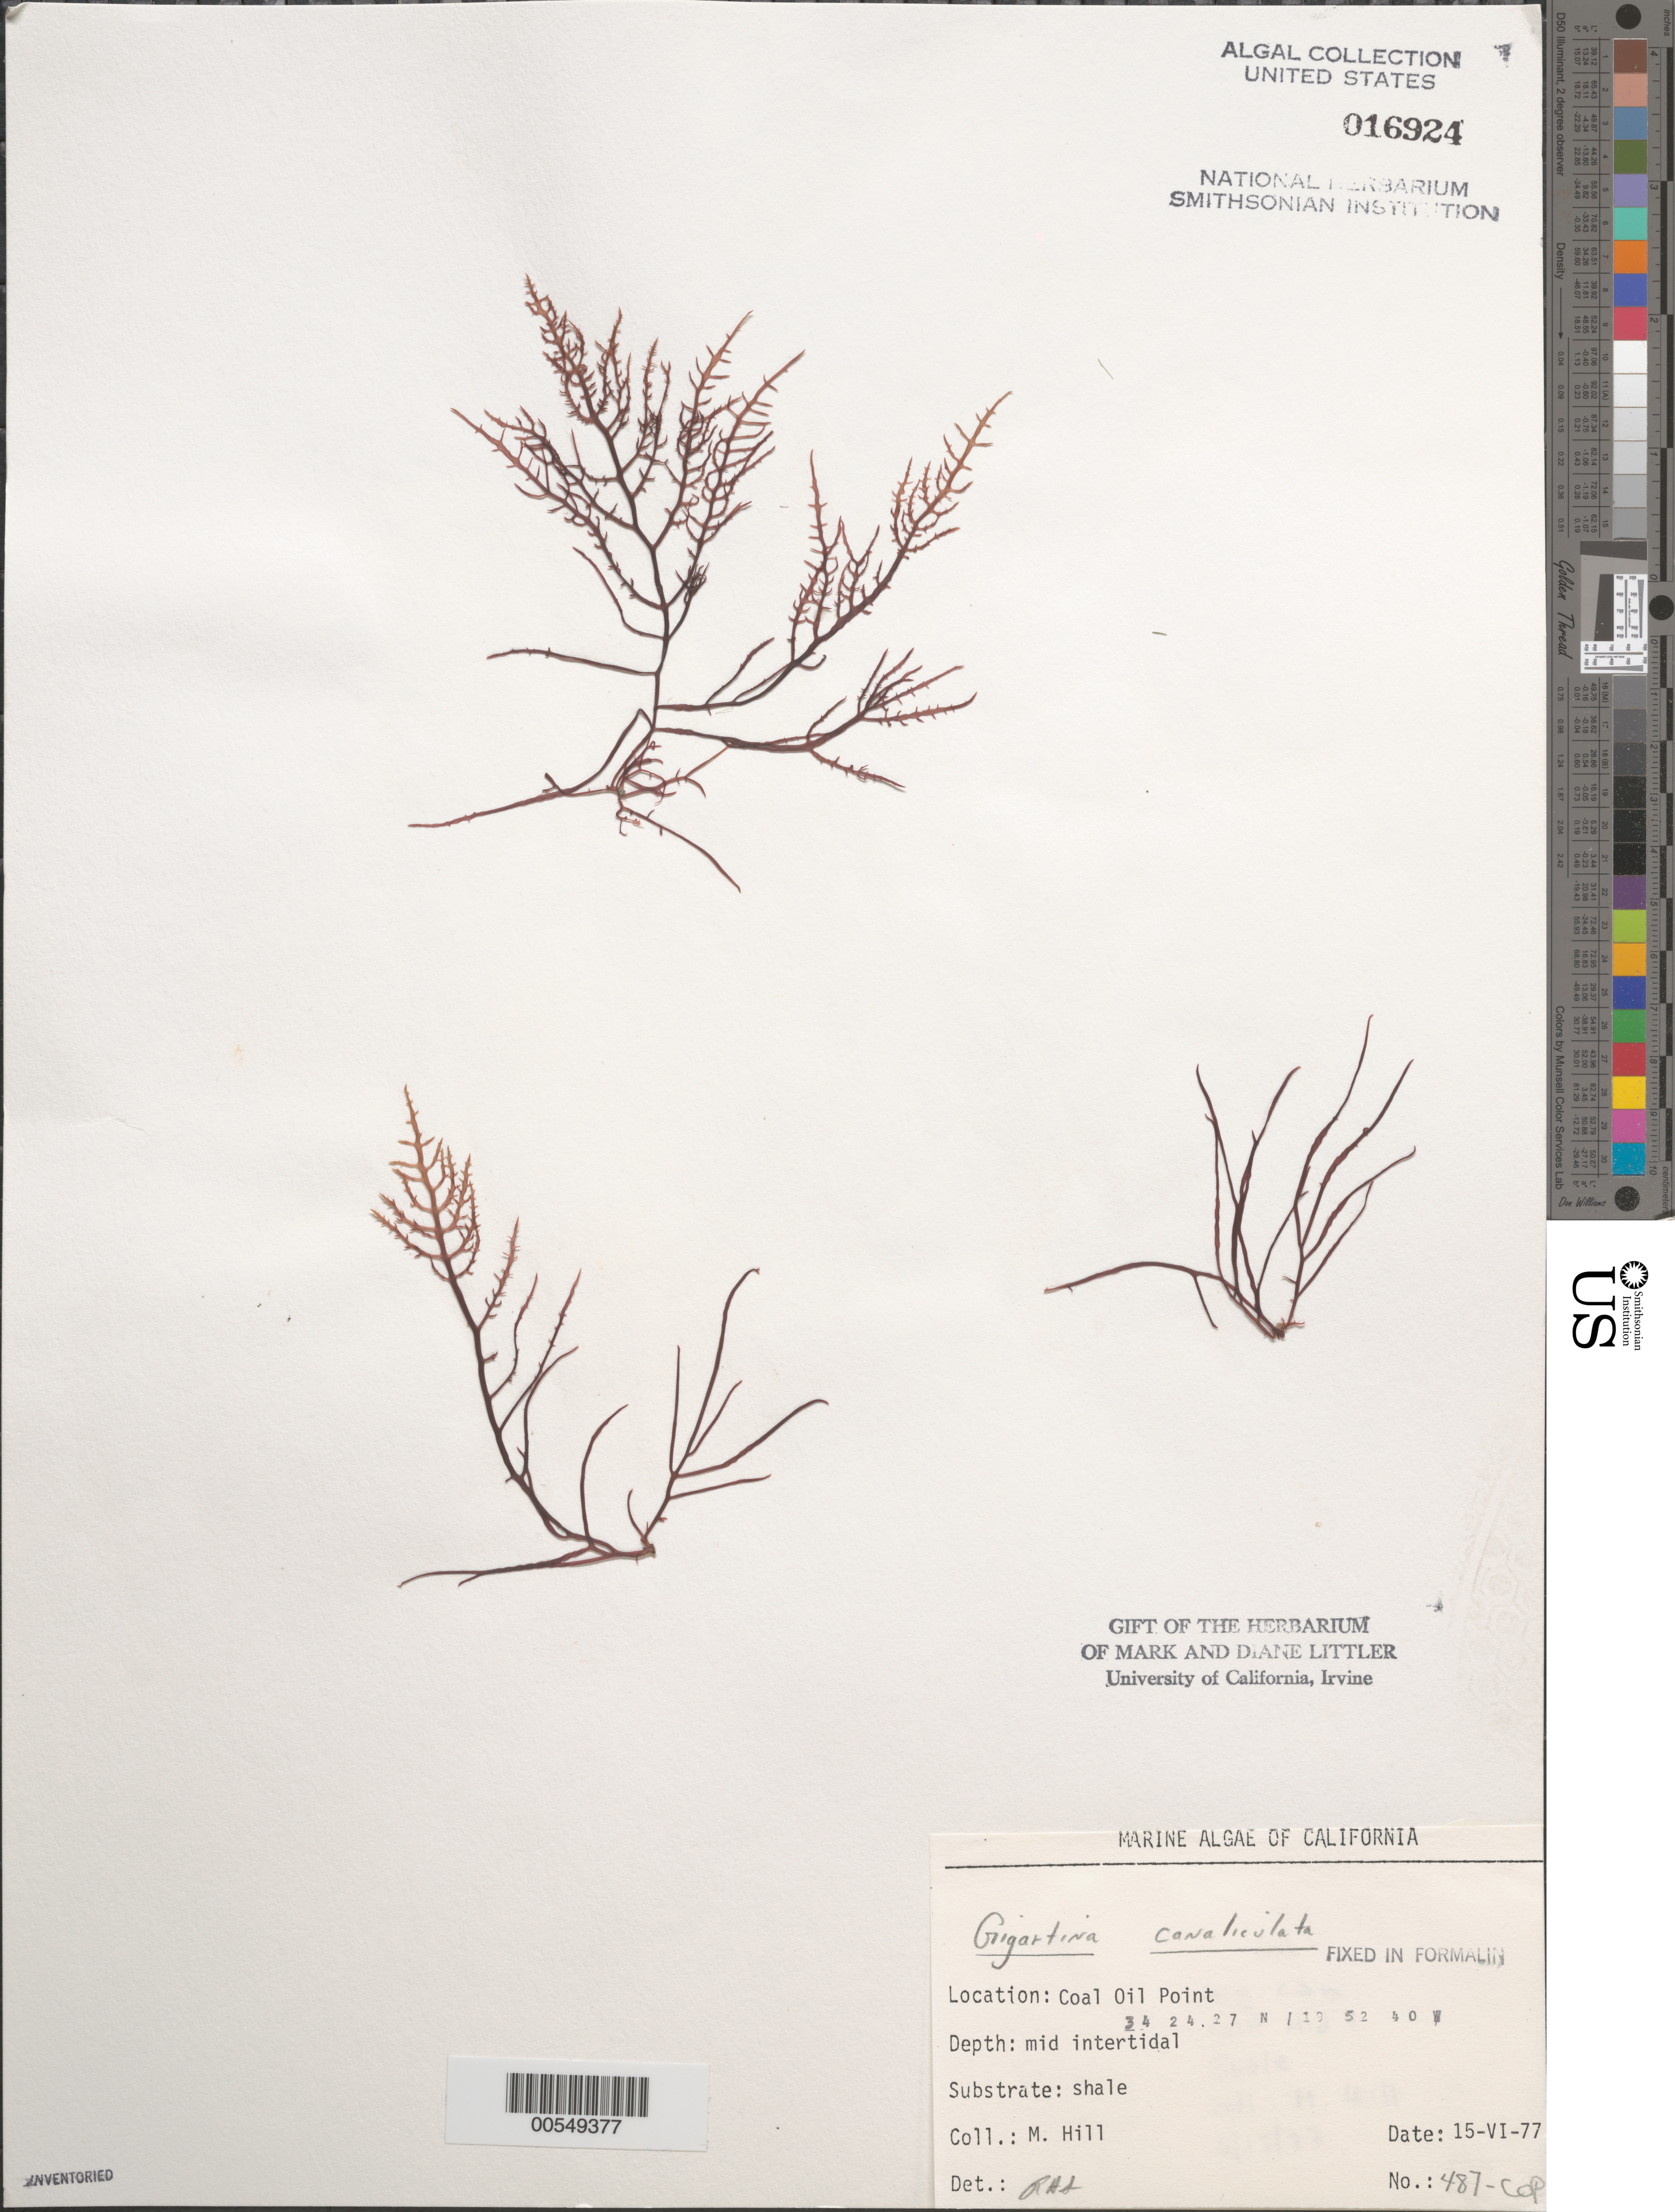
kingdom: Plantae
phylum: Rhodophyta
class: Florideophyceae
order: Gigartinales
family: Gigartinaceae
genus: Chondracanthus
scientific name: Chondracanthus canaliculatus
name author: (Harv.) Guiry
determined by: Algae name updating Project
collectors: M. Hill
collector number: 487-cop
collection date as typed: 15 Jun 1977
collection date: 1977-06-15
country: United States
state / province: California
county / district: Santa Barbara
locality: Coal Oil Point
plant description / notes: BLM-SOCALBIGHT Rocky Intertidal Survey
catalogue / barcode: US 16924